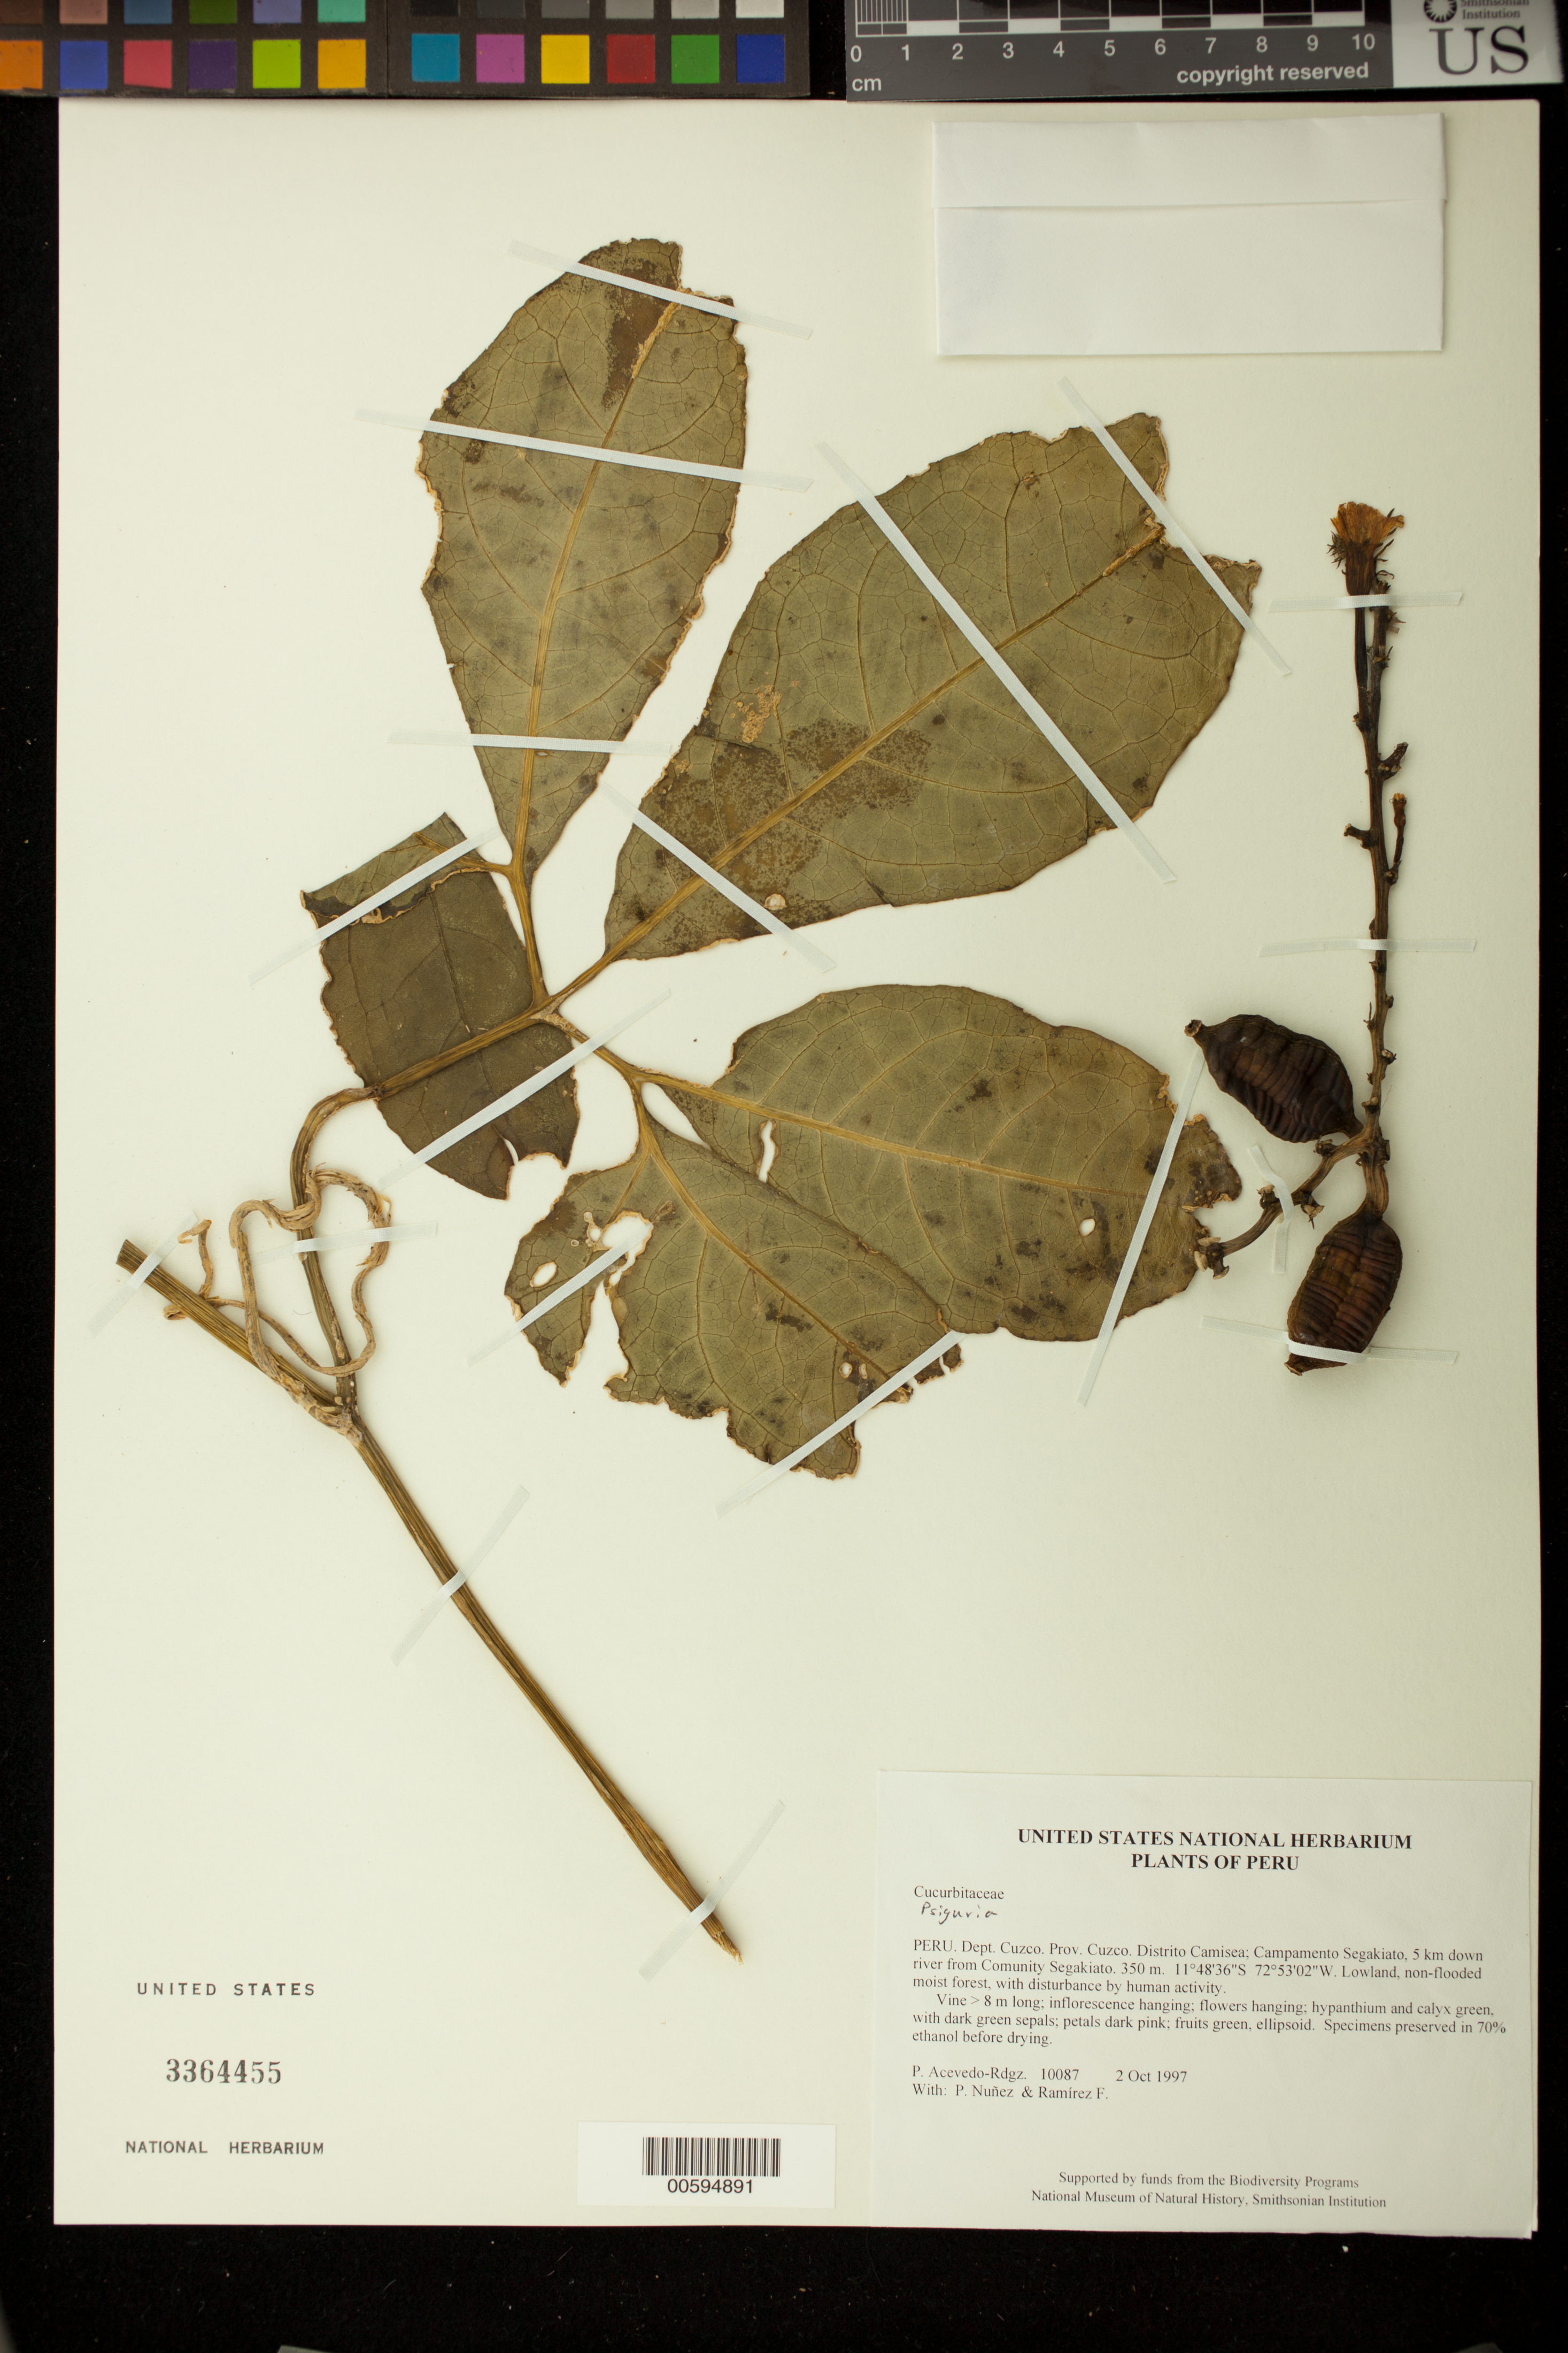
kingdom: Plantae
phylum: Tracheophyta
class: Magnoliopsida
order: Cucurbitales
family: Cucurbitaceae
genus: Psiguria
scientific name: Psiguria ternata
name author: (M. Roem.) C. Jeffrey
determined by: Strong, M. T., (US), Smithsonian Institution - National Museum of Natural History (UNITED STATES)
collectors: P. Acevedo-Rodr., P. Nuñez V. & F. Ramirez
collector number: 10087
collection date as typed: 02 Oct 1997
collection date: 1997-10-02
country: Peru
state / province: Cusco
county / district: Cusco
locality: Distrito Camisea; Campamento Segakiato, 5 km down river from Comunity Segakiato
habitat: Lowland, non-flooded moist forest, with disturbance by human activity.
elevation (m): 350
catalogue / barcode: US 3364455